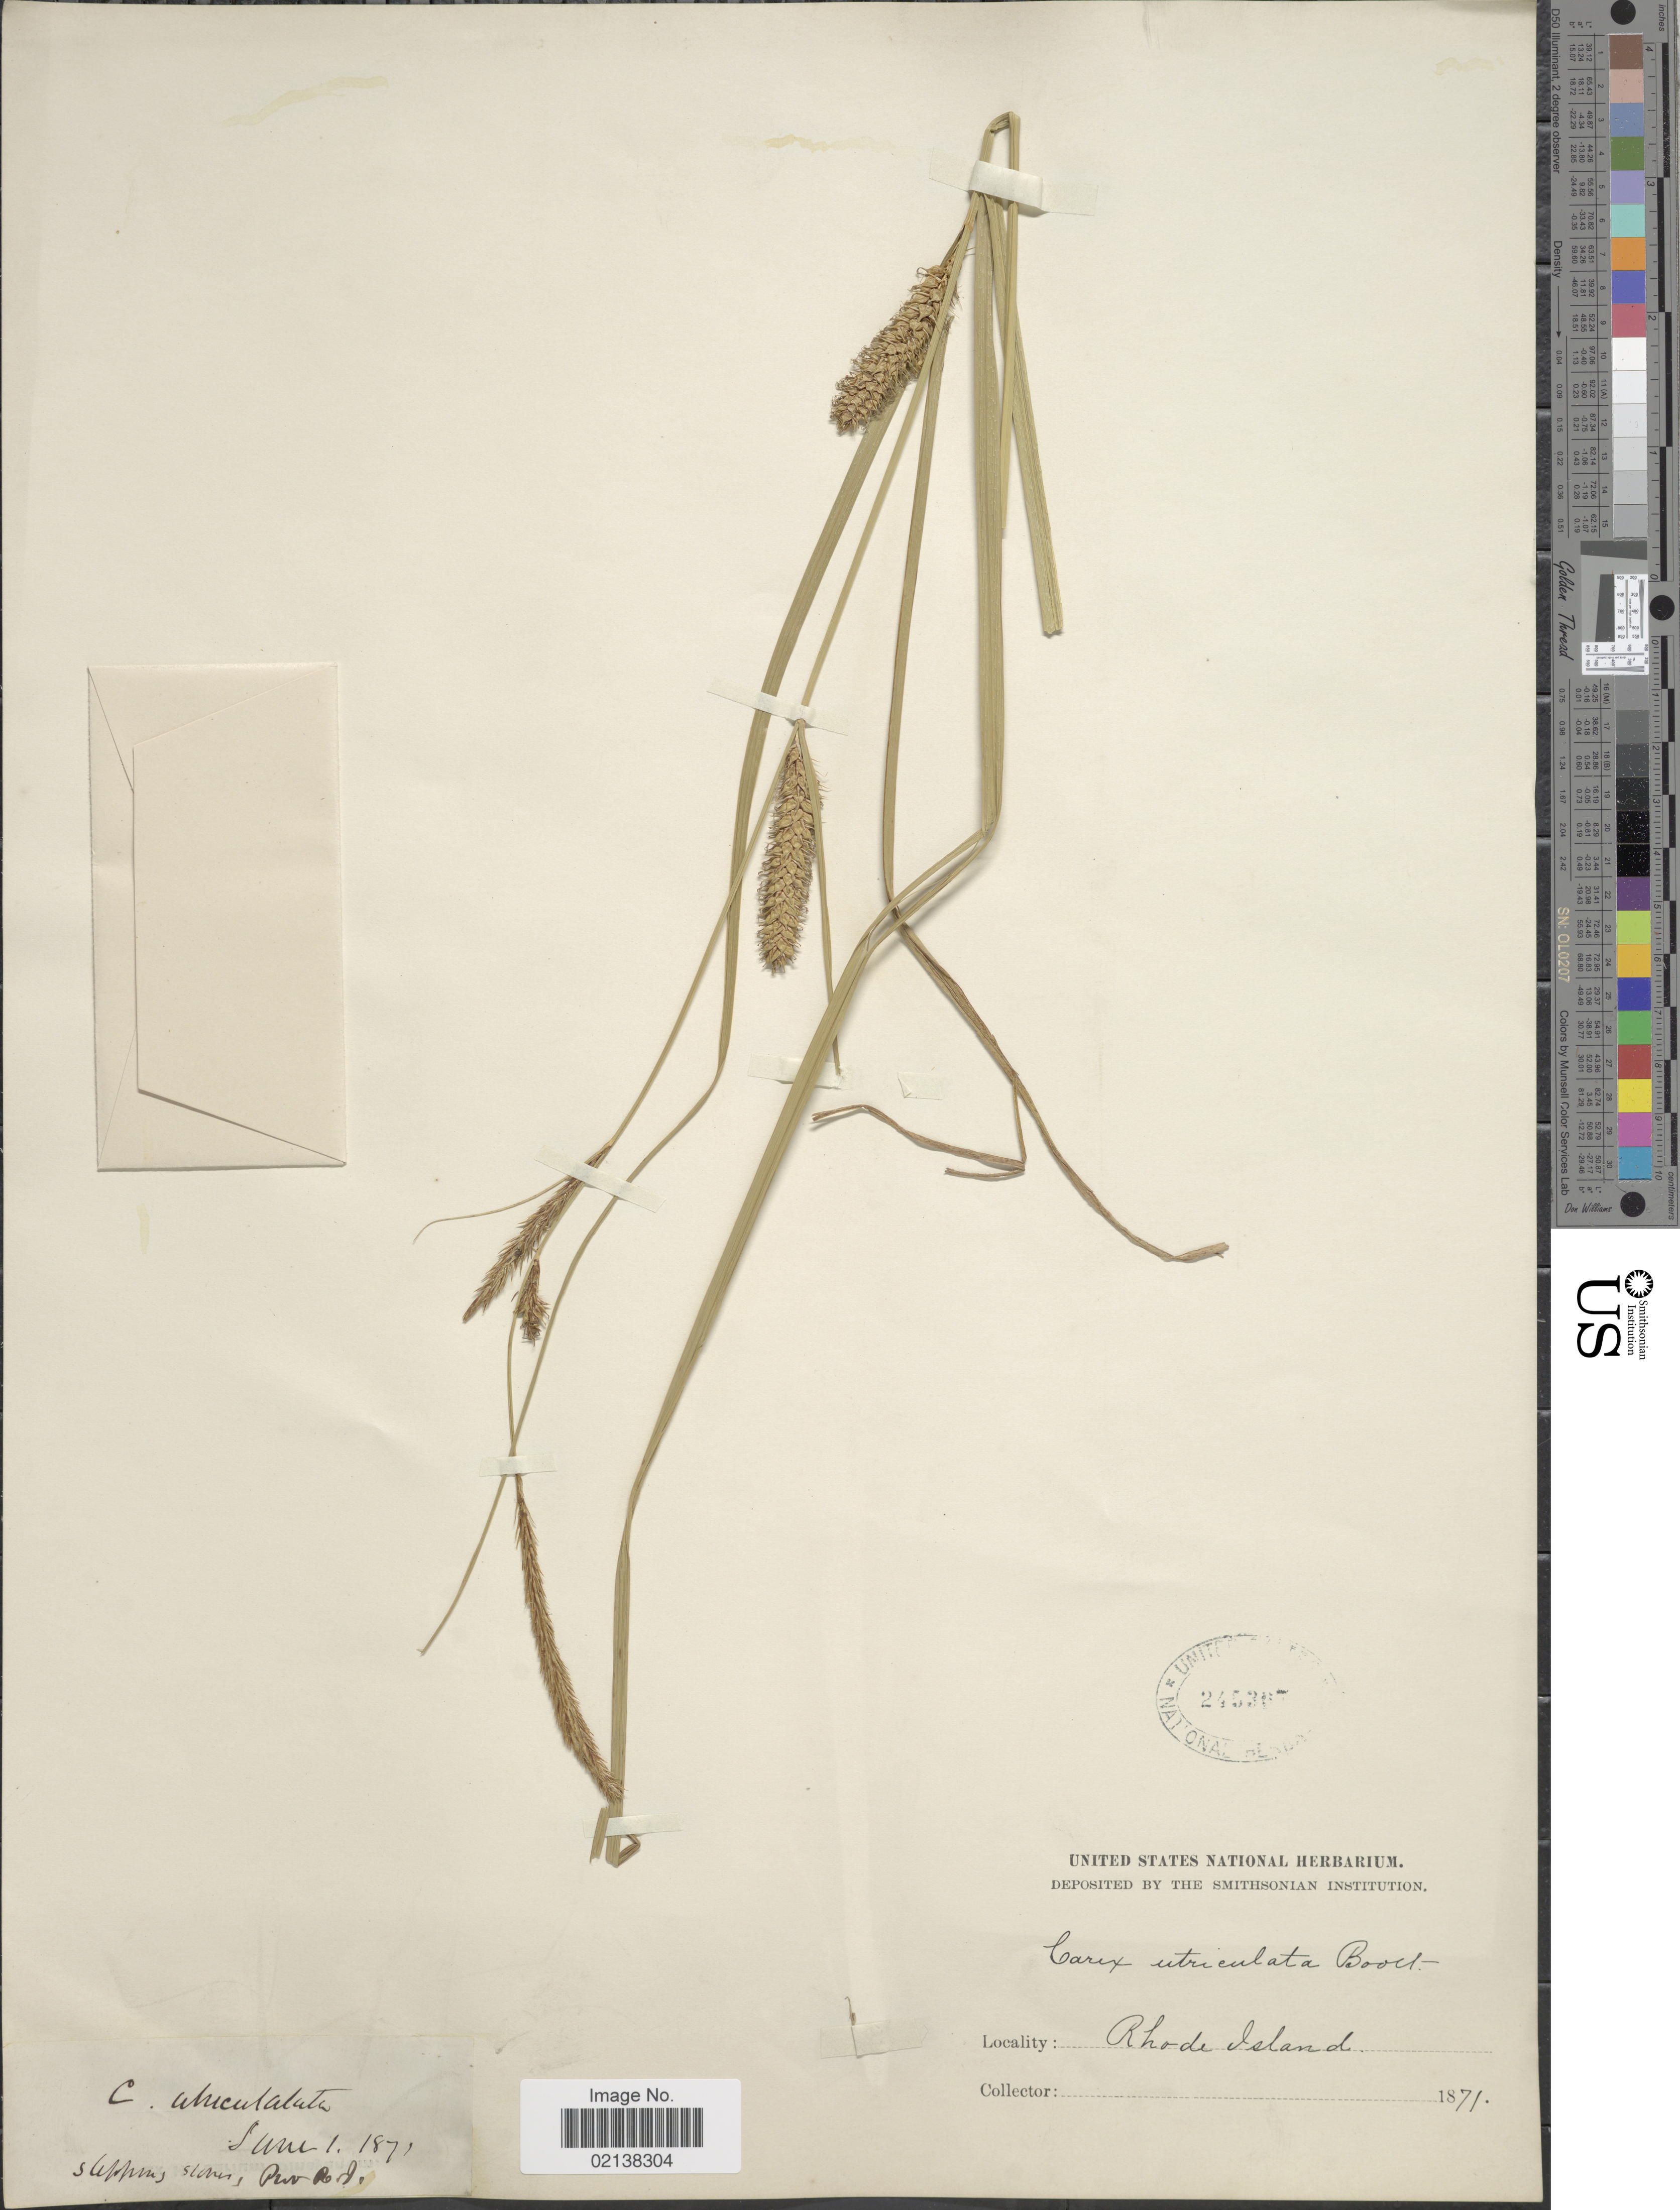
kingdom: Plantae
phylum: Tracheophyta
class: Liliopsida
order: Poales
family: Cyperaceae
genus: Carex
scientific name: Carex utriculata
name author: Boott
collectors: U.S. National Herbarium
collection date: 1871-06-01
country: United States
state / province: Rhode Island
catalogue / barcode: US 245387